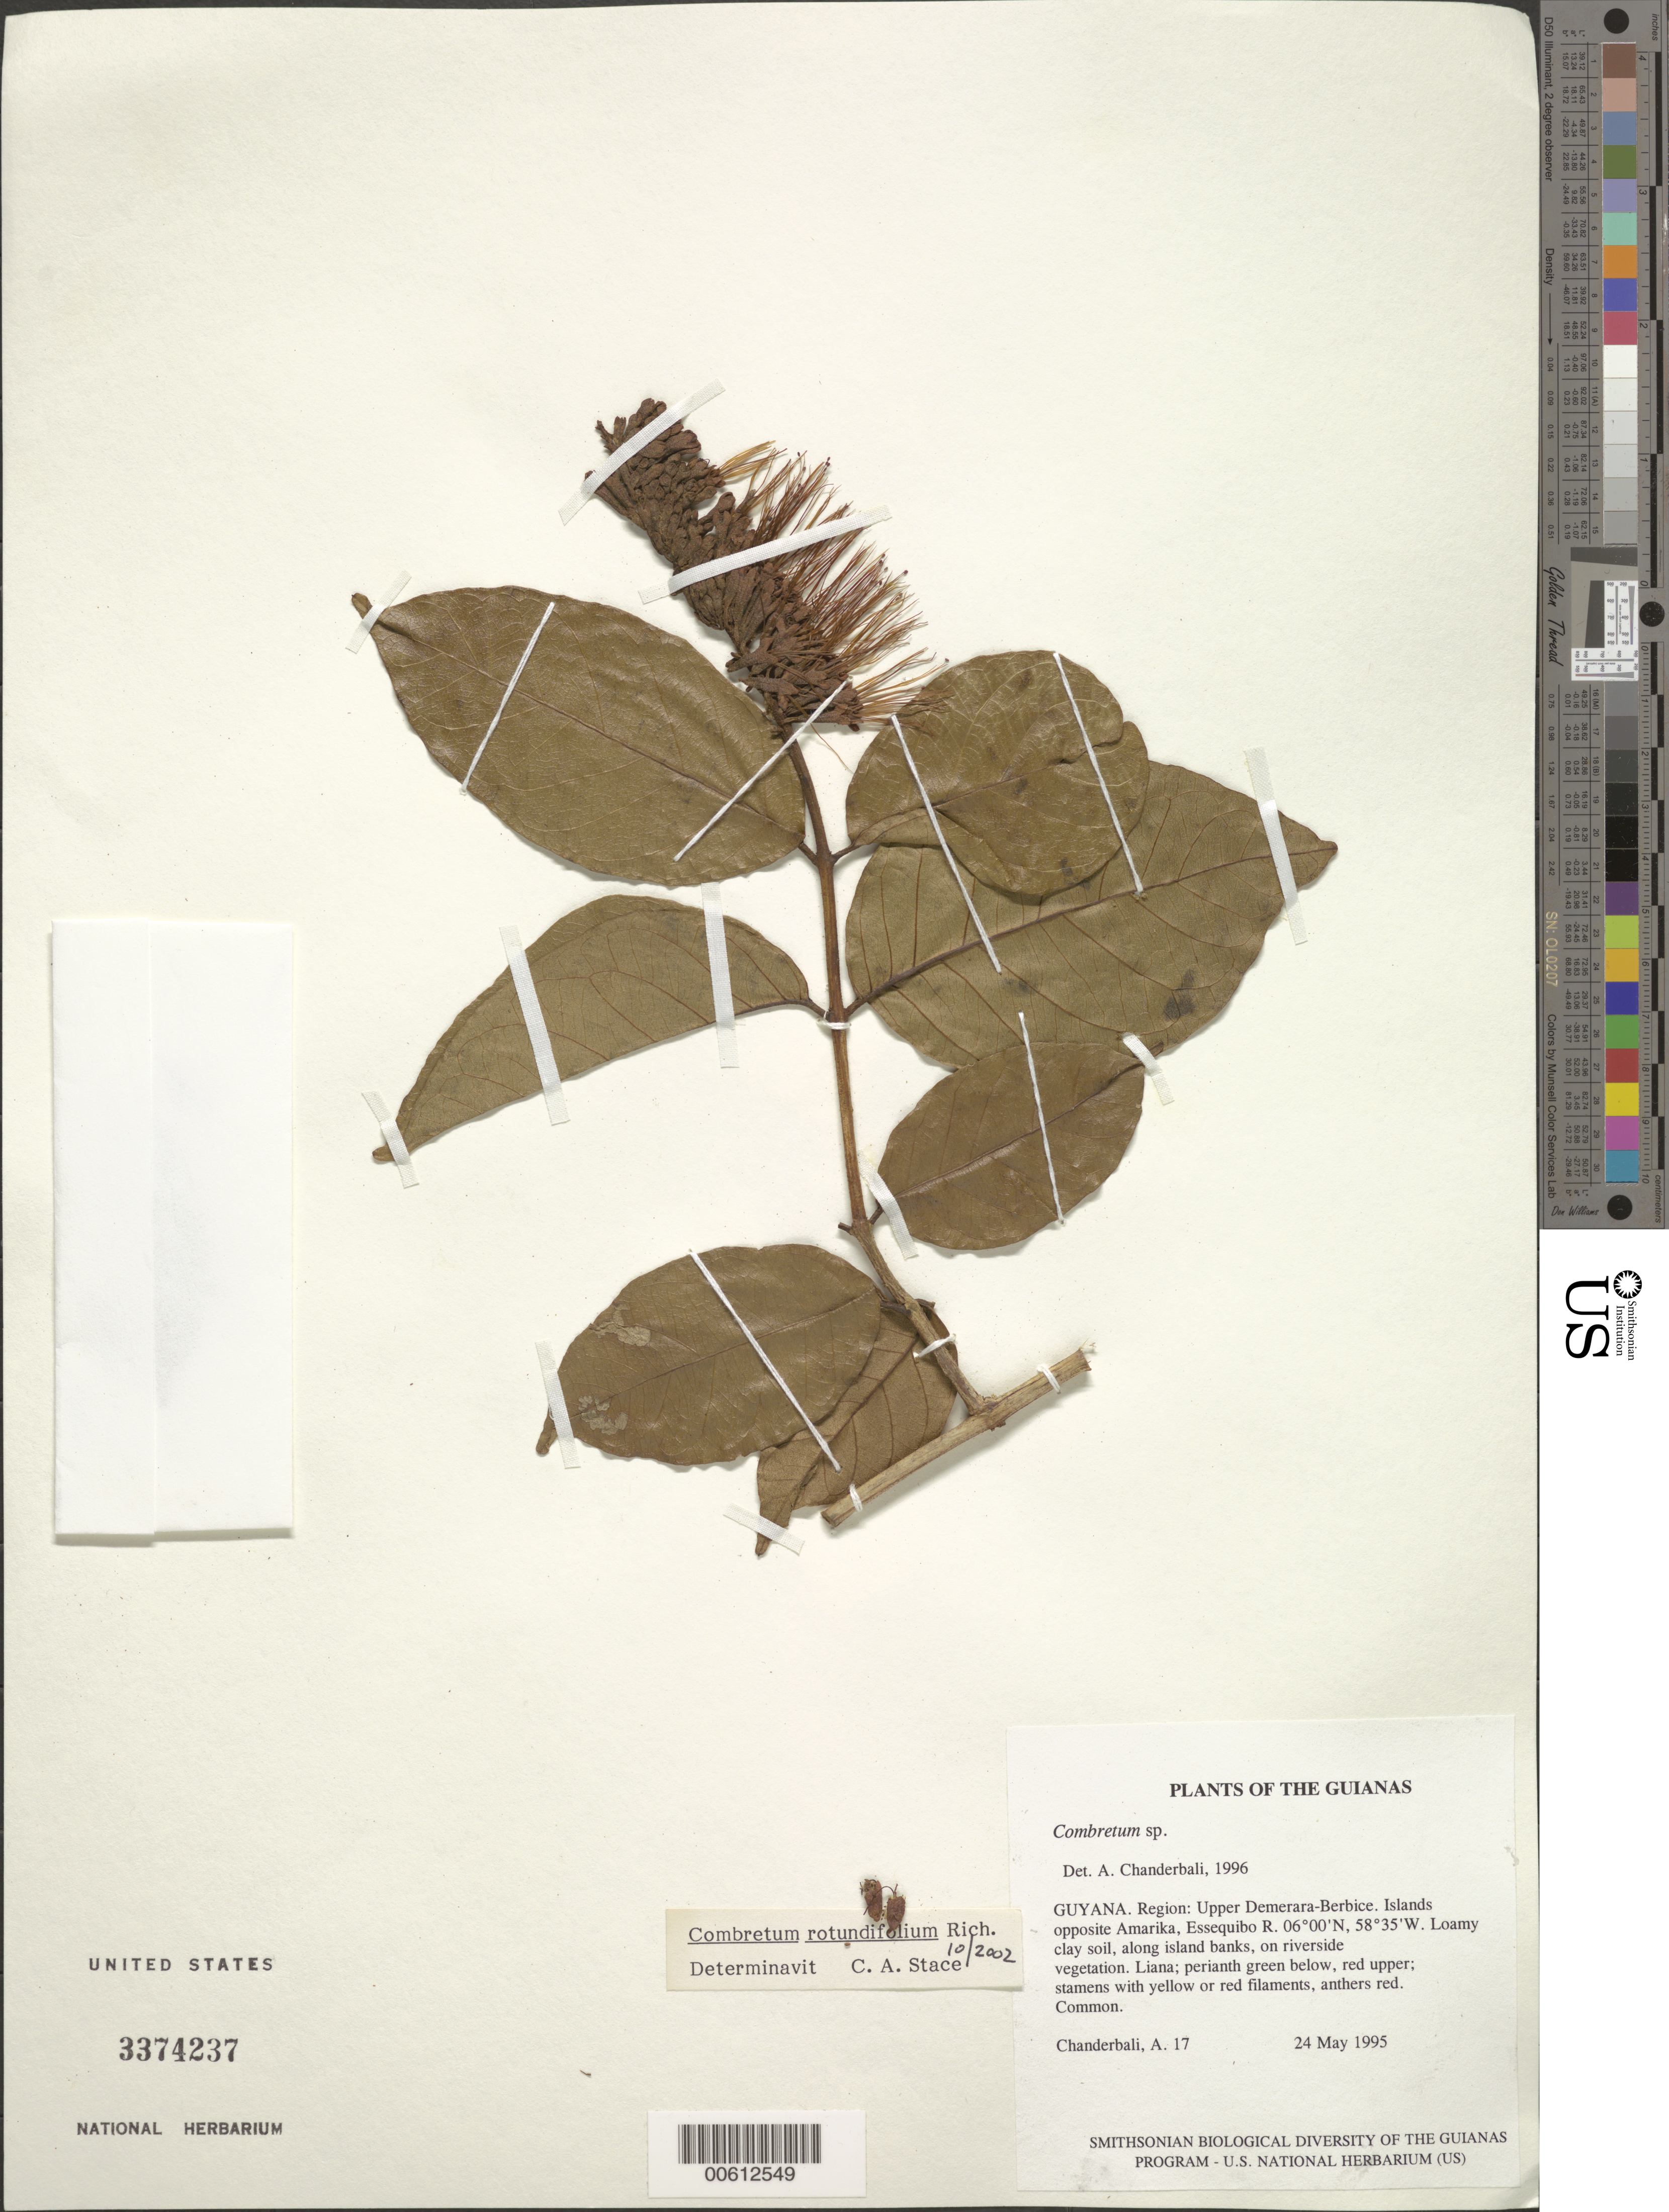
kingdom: Plantae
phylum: Tracheophyta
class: Magnoliopsida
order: Myrtales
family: Combretaceae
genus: Combretum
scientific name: Combretum rotundifolium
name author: Rich.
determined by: Stace, C. A.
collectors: A. S. Chanderbali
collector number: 0017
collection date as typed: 24 May 1995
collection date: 1995-05-24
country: Guyana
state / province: U. Demerara-Berbice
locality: Islands opposite Amarika, Essequibo R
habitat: Loamy clay soil, along island banks, on riverside vegetation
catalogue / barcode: US 3374237